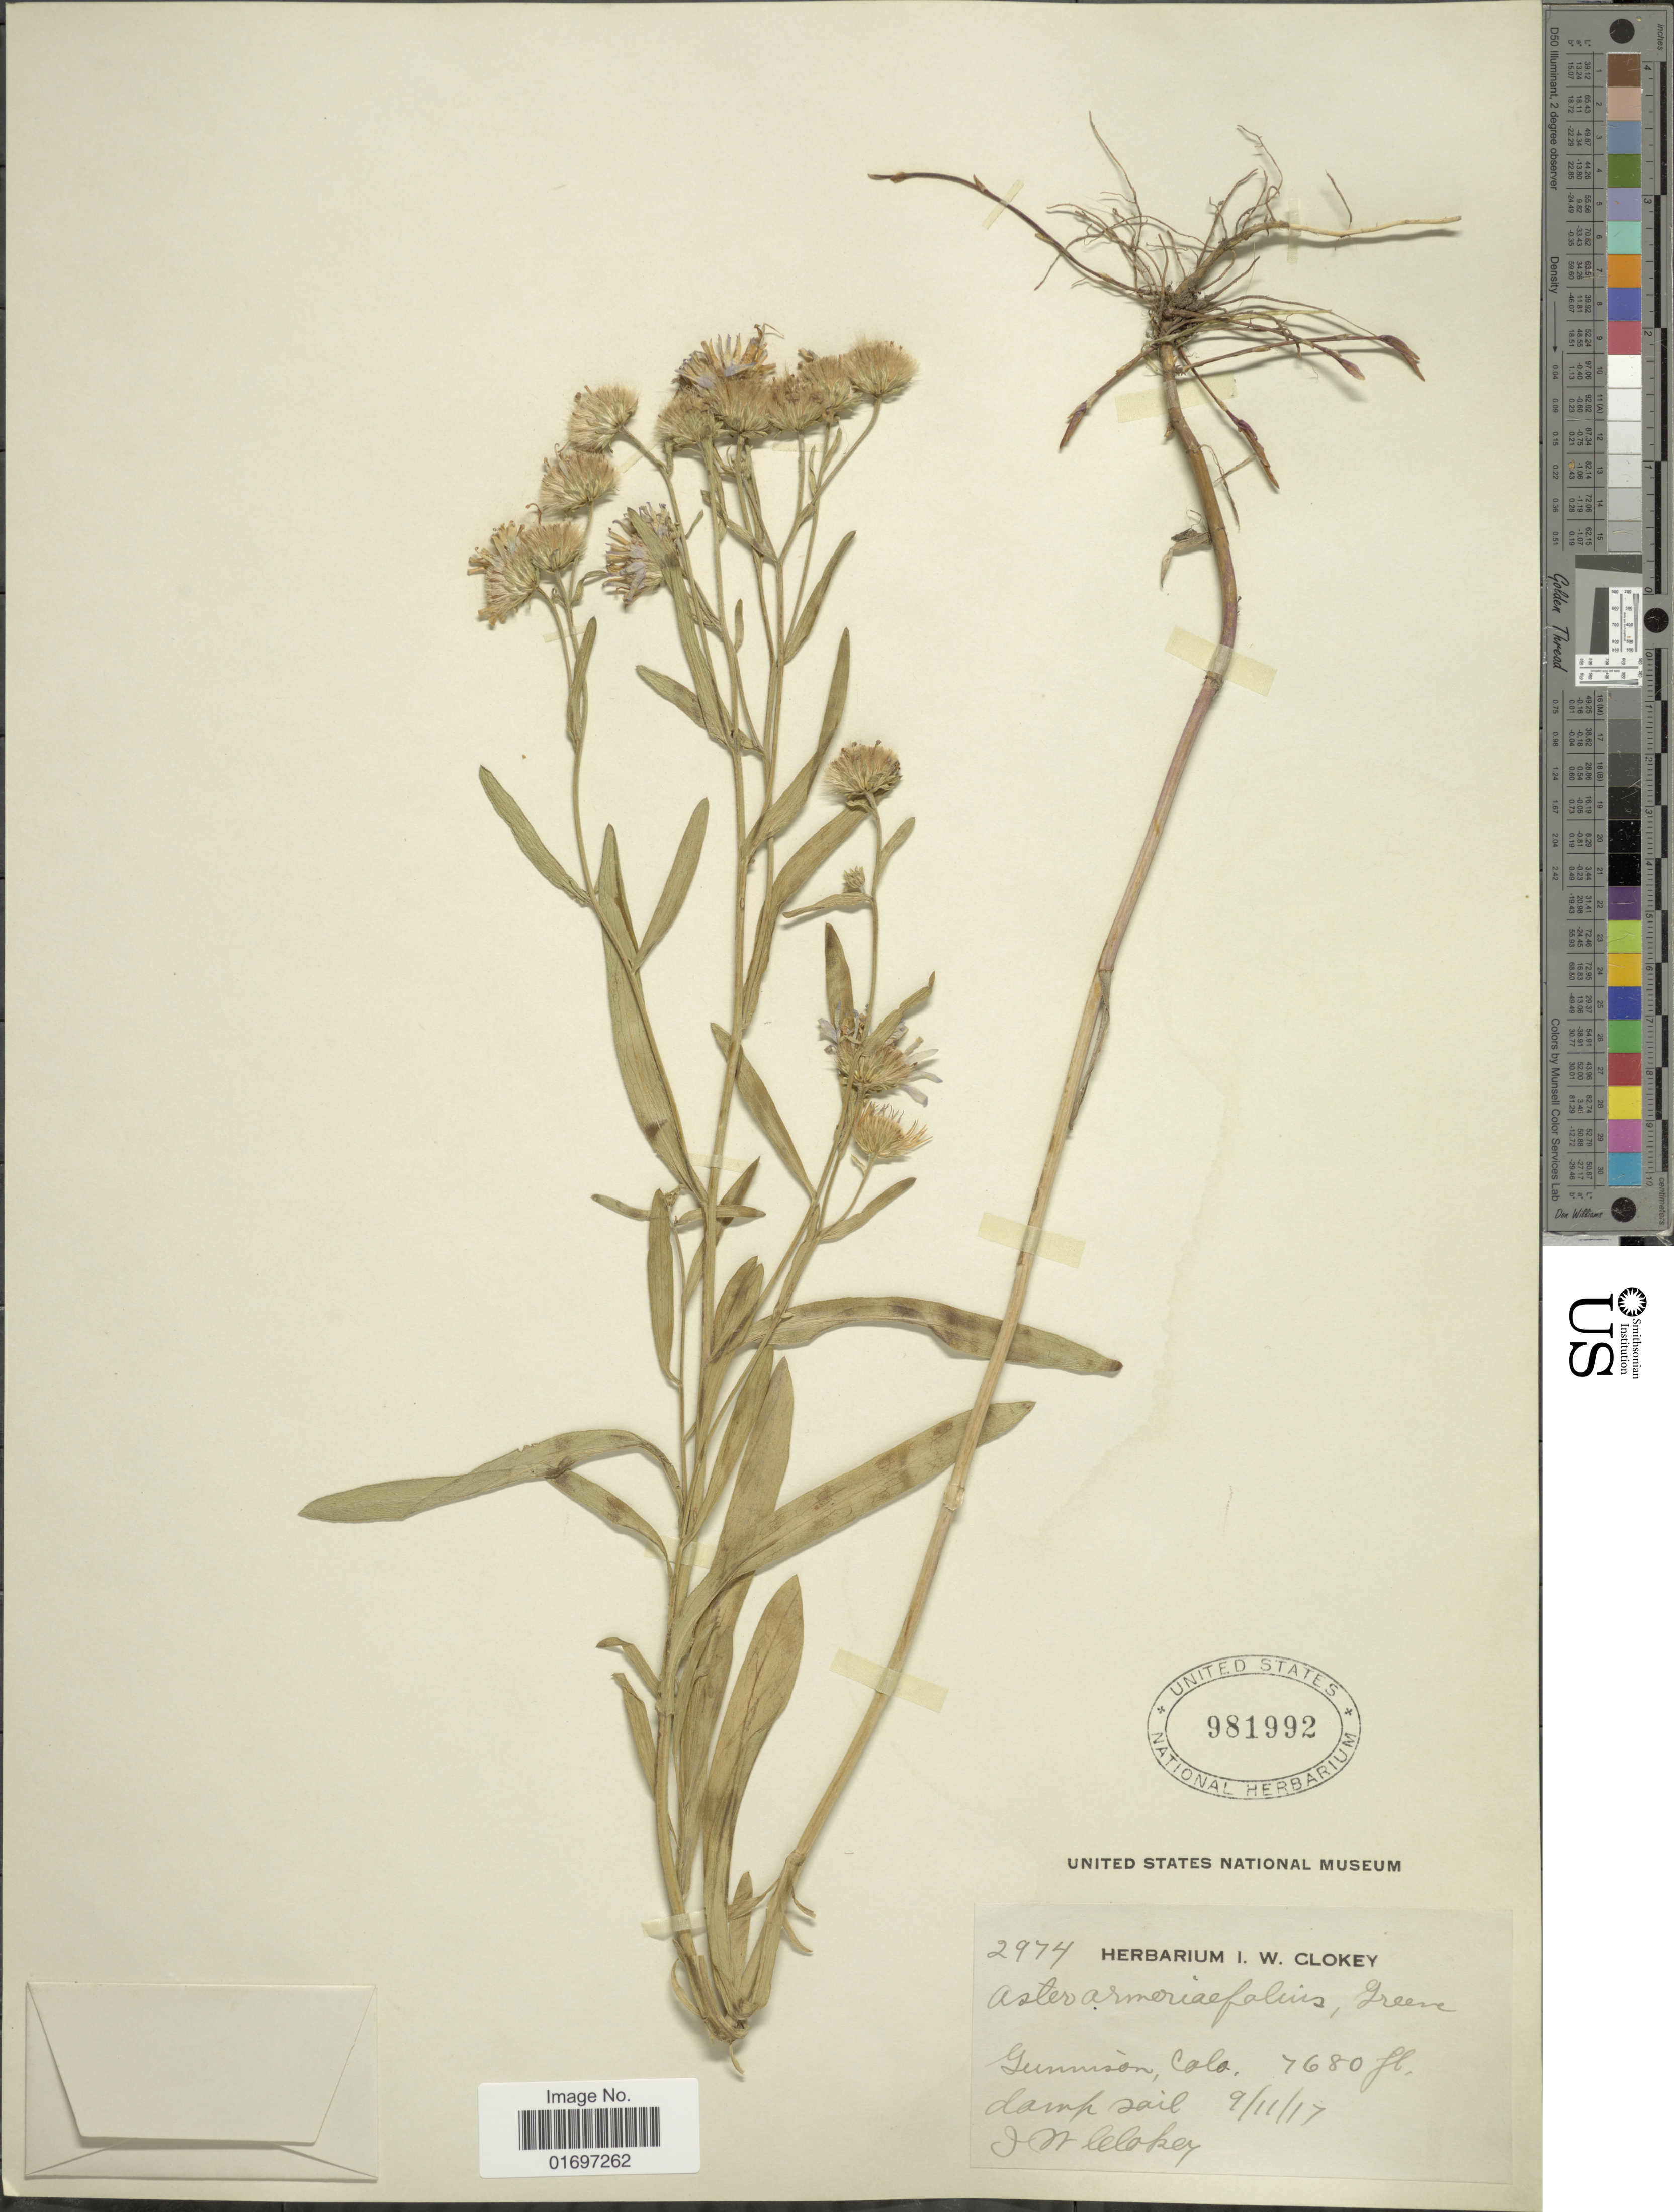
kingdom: Plantae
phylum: Tracheophyta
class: Magnoliopsida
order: Asterales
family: Asteraceae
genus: Symphyotrichum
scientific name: Symphyotrichum ascendens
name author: (Lindl.) G.L. Nesom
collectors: I. W. Clokey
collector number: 2974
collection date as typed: Transcribed d/m/y: 11/9/17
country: United States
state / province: Colorado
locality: Gunnison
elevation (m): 2341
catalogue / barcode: US 981992